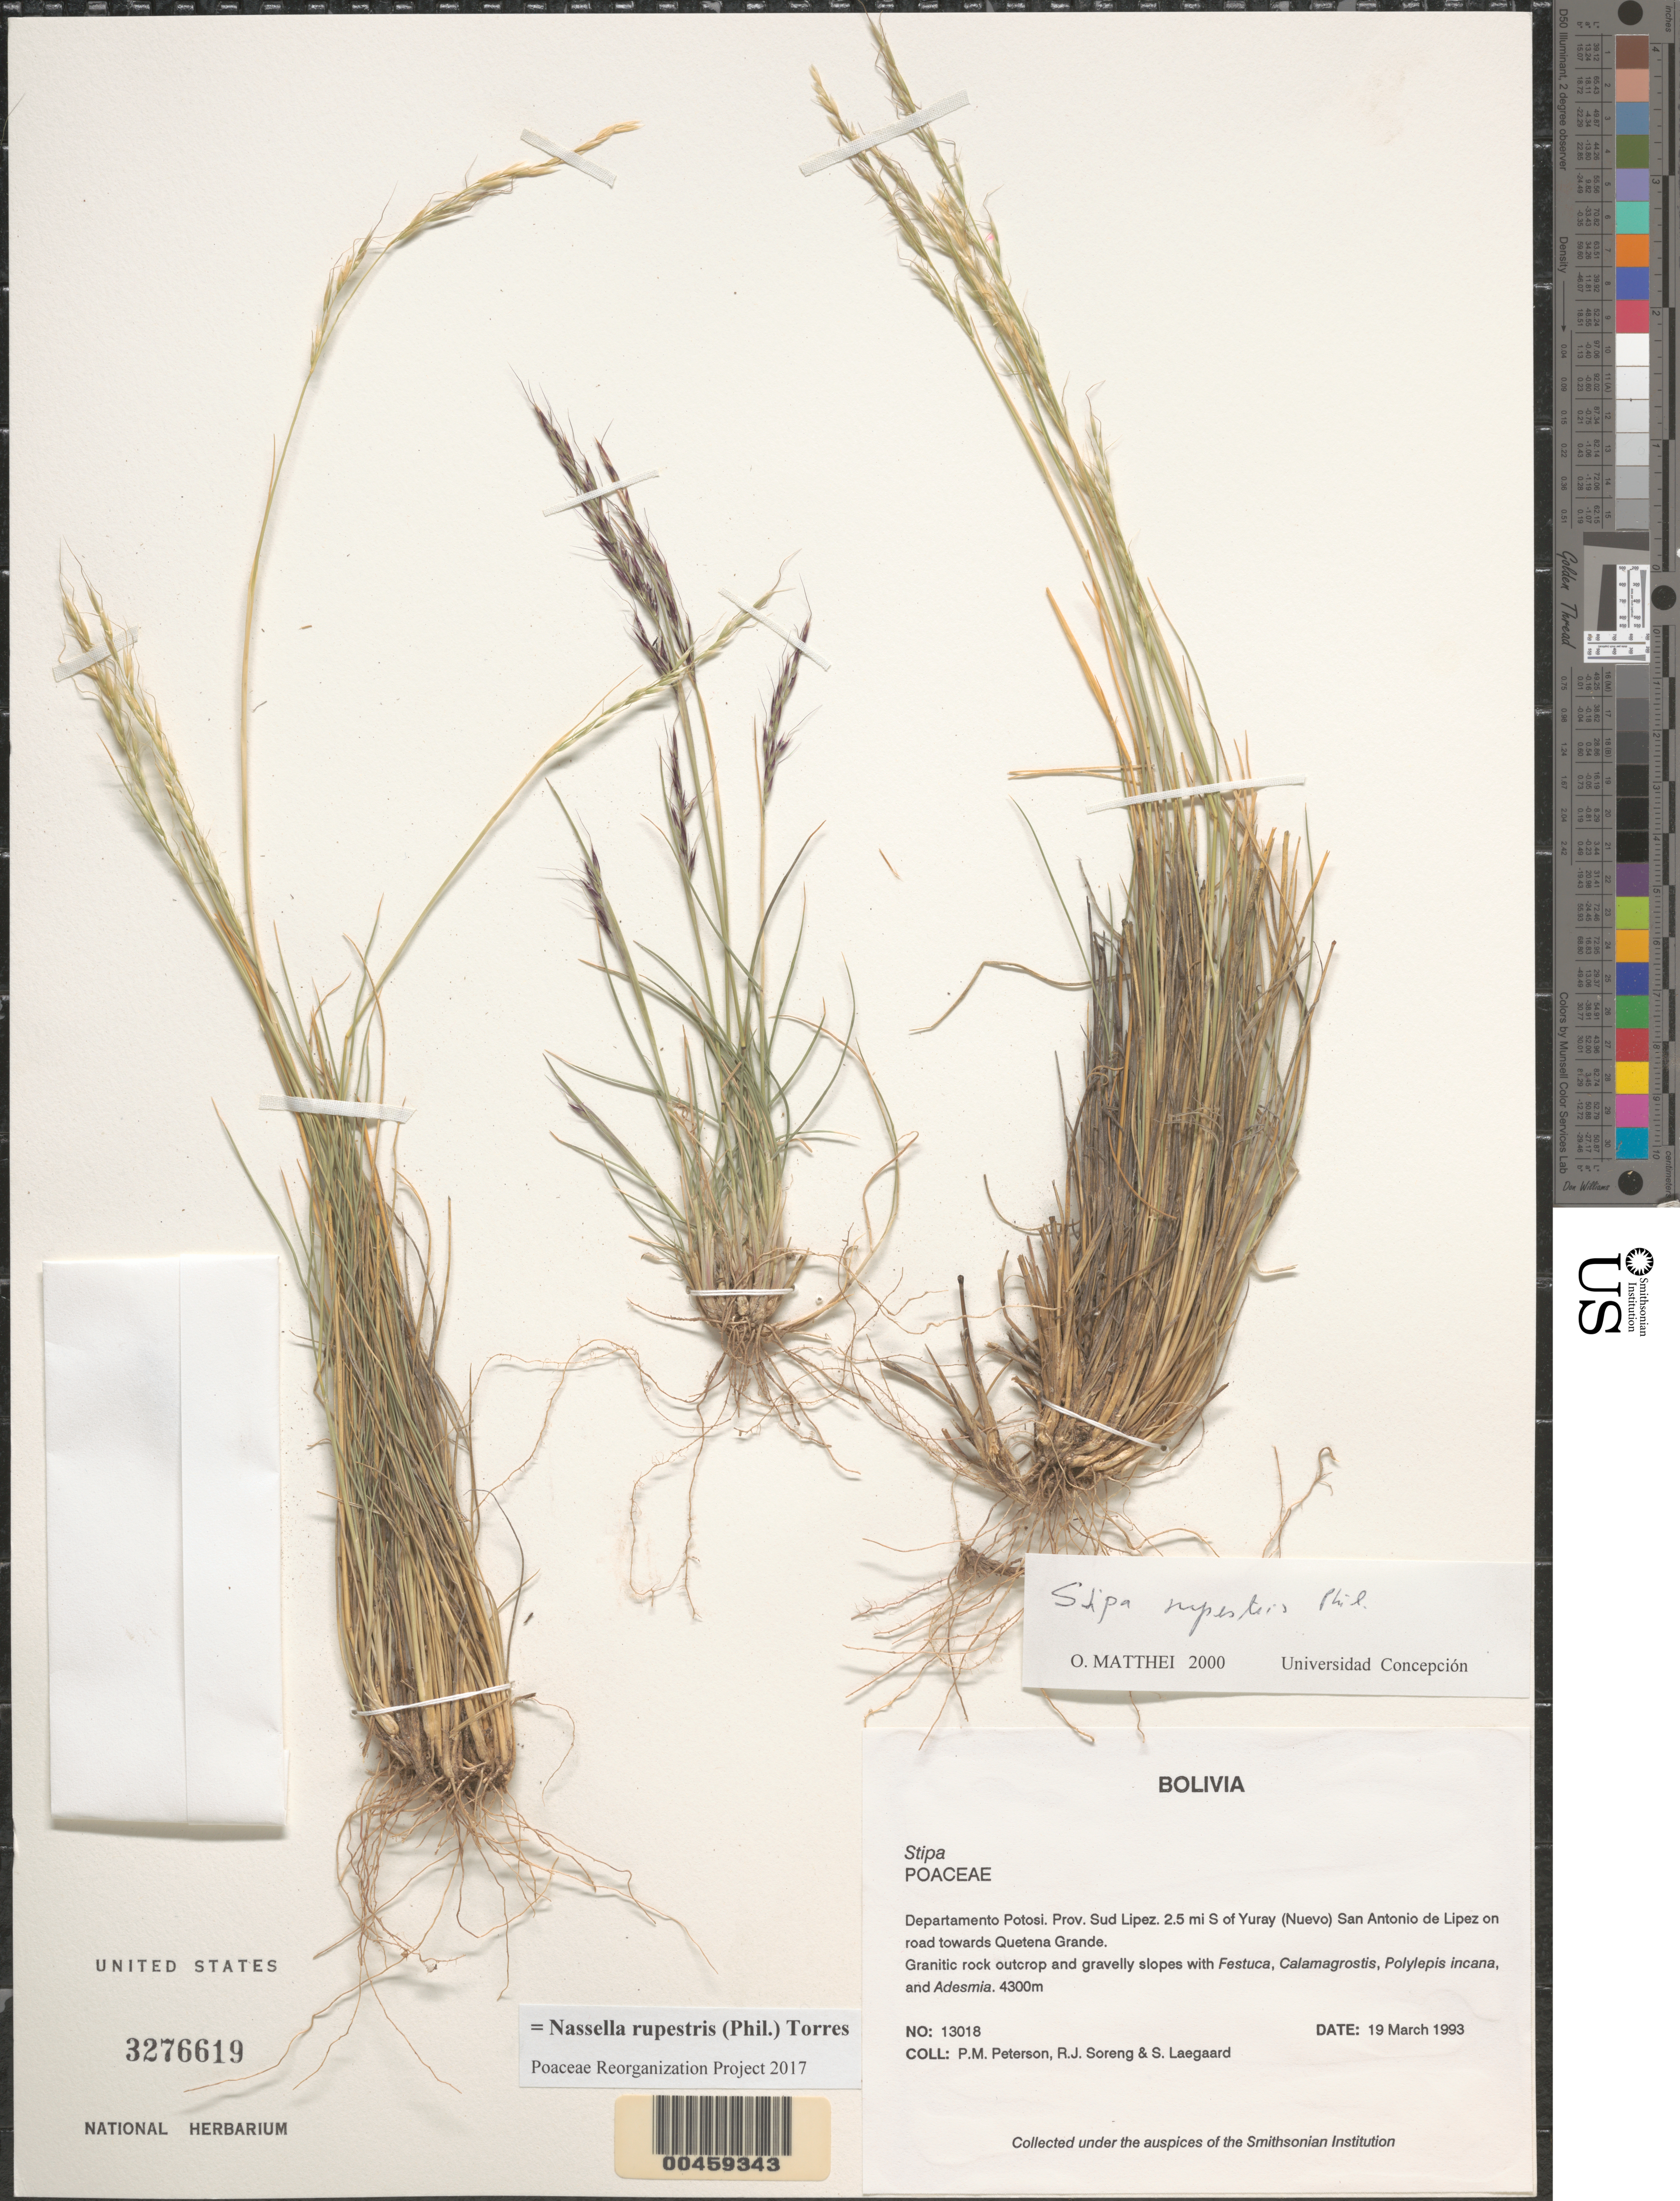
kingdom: Plantae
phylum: Tracheophyta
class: Liliopsida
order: Poales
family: Poaceae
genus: Nassella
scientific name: Nassella rupestris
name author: (Phil.) A.M. Torres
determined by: Poaceae Reorganization Project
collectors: P. M. Peterson, R. J. Soreng & S. Lægaard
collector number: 13018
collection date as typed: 19 Mar 1993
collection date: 1993-03-19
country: Bolivia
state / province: Potosí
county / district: Sud Lípez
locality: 2.5 mi S of Yuray (Nuevo) San Antonia de Lipez on road towards Quentena Grande.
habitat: Granitic rock outcrop and gravelly slopes with Festuca, Calamagrostis, Polylepis incana, and Adesmia.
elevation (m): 4300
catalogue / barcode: US 3276619